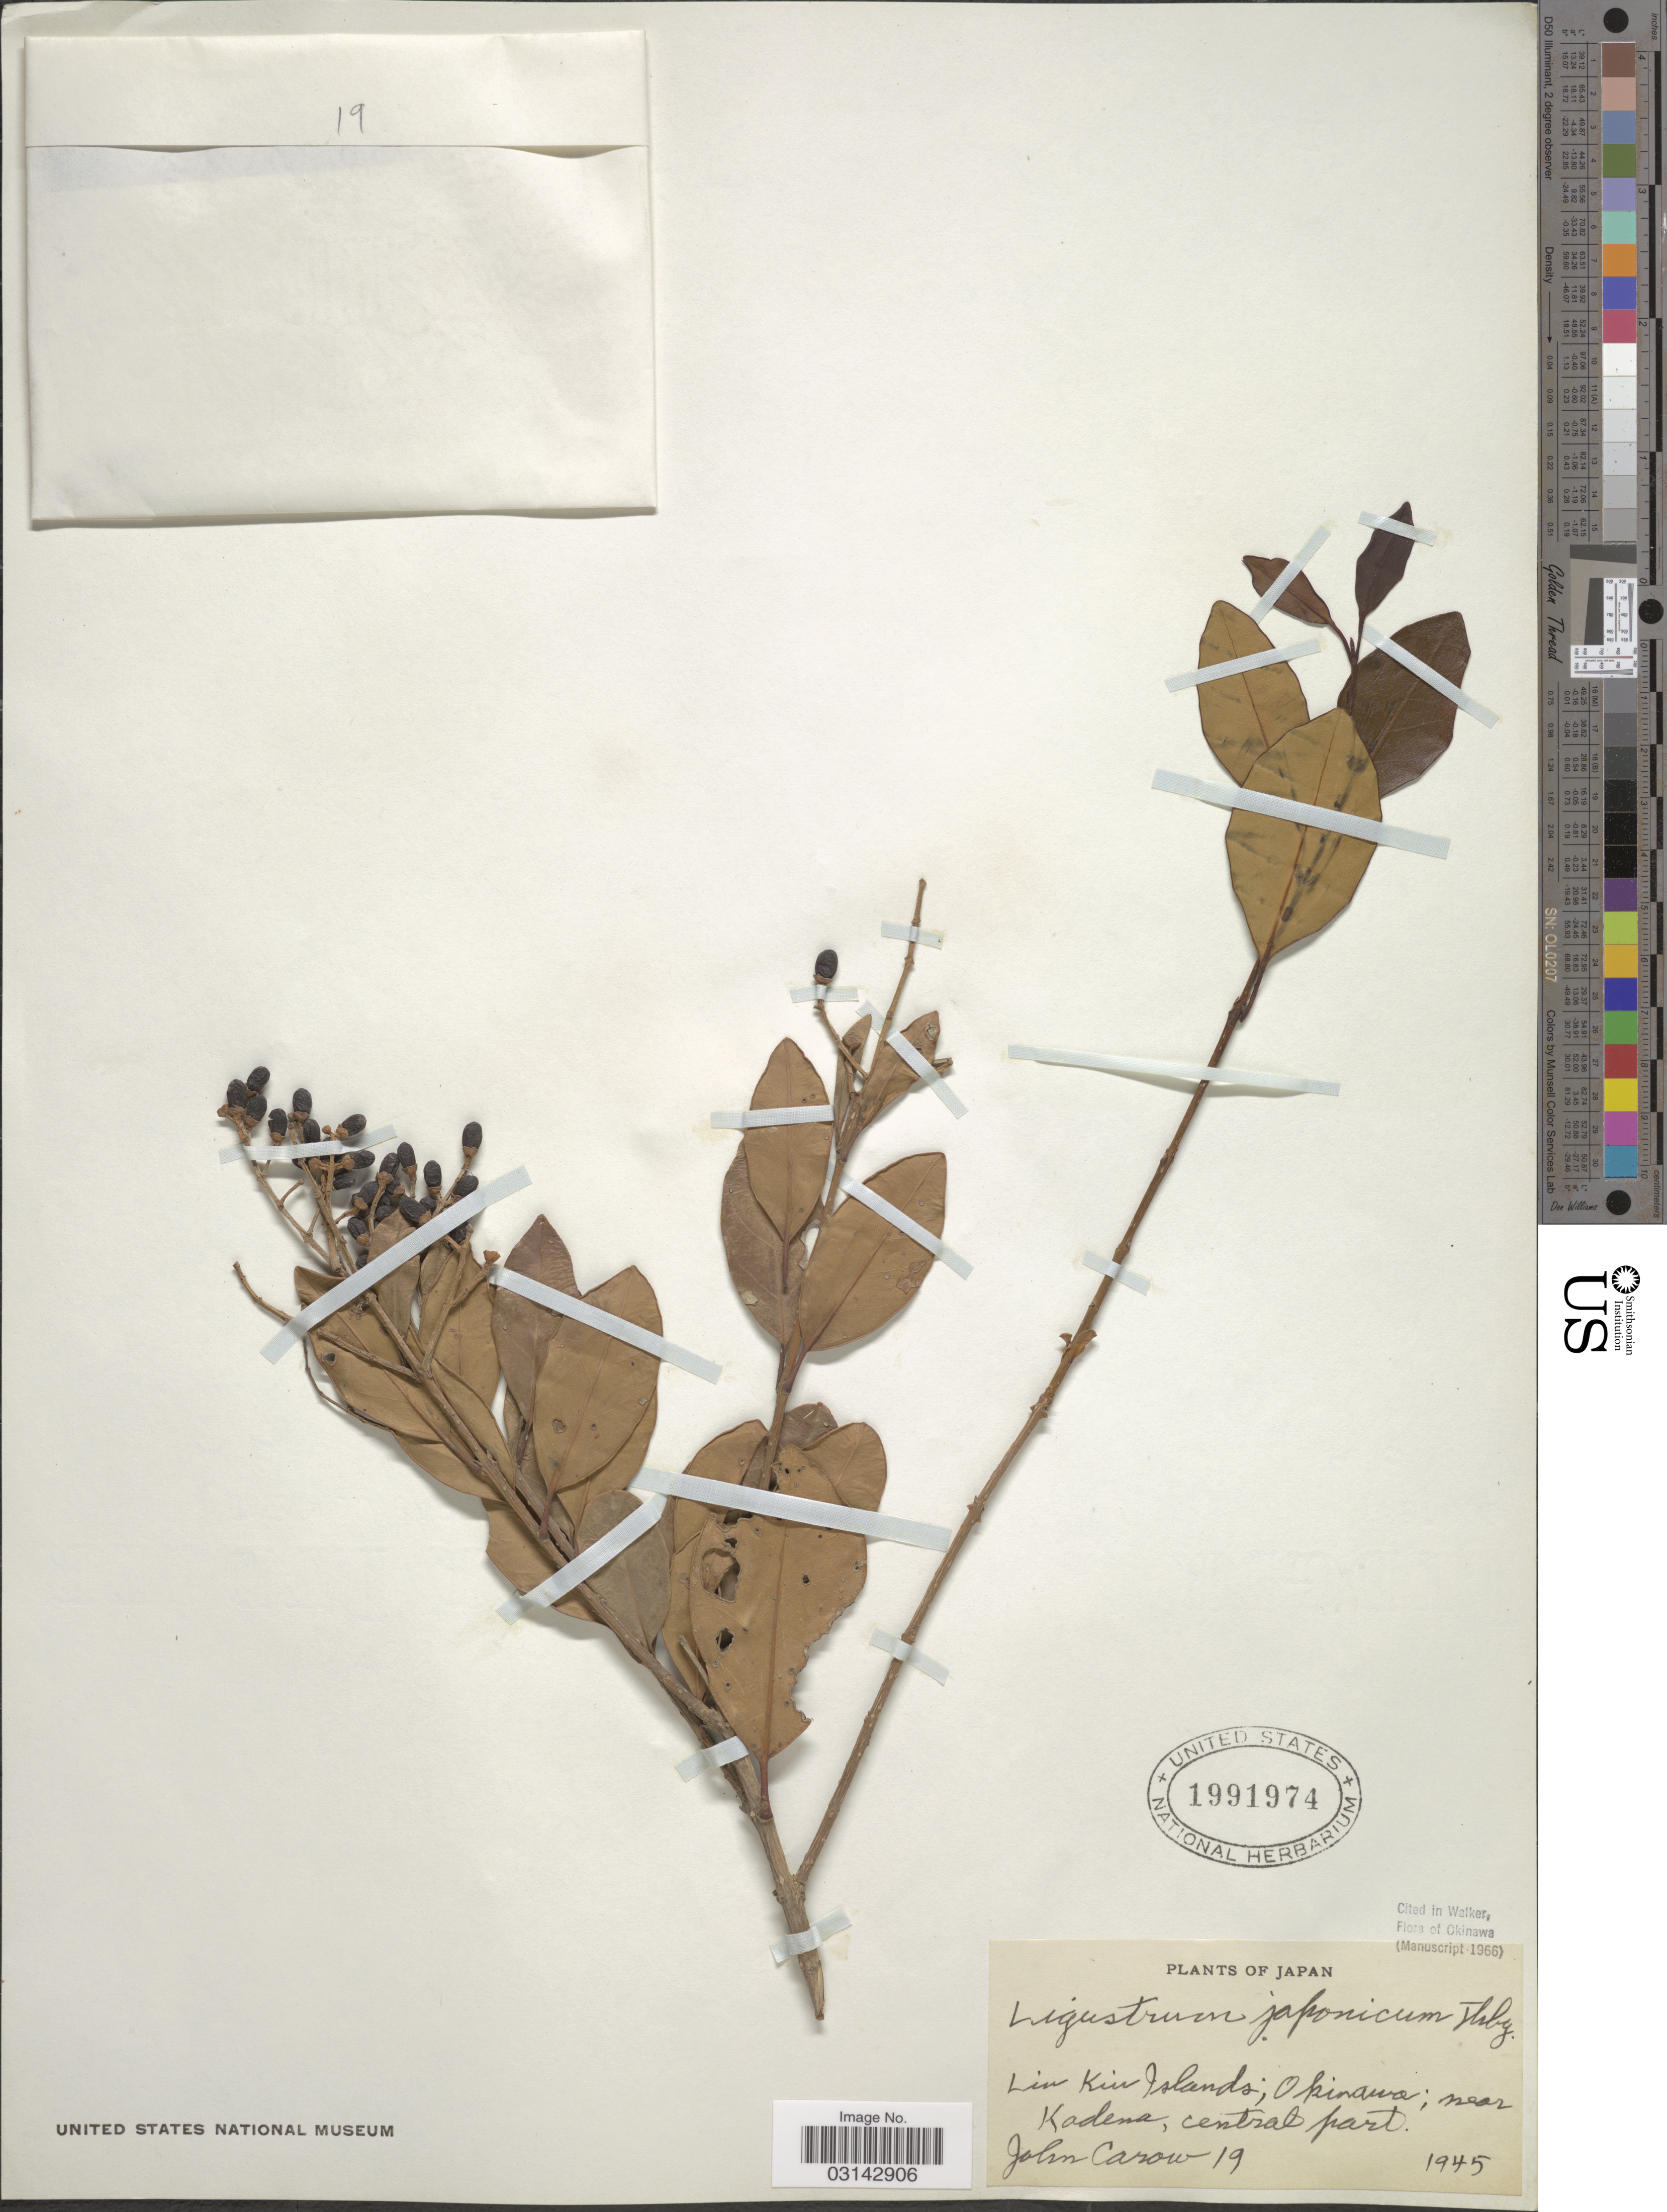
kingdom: Plantae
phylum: Tracheophyta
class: Magnoliopsida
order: Lamiales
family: Oleaceae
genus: Ligustrum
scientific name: Ligustrum japonicum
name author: Thunb.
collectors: J. Carow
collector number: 19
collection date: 1945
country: Japan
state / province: Okinawa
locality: Liu Kiu Islands; near Kadena, central part.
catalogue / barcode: US 1991974